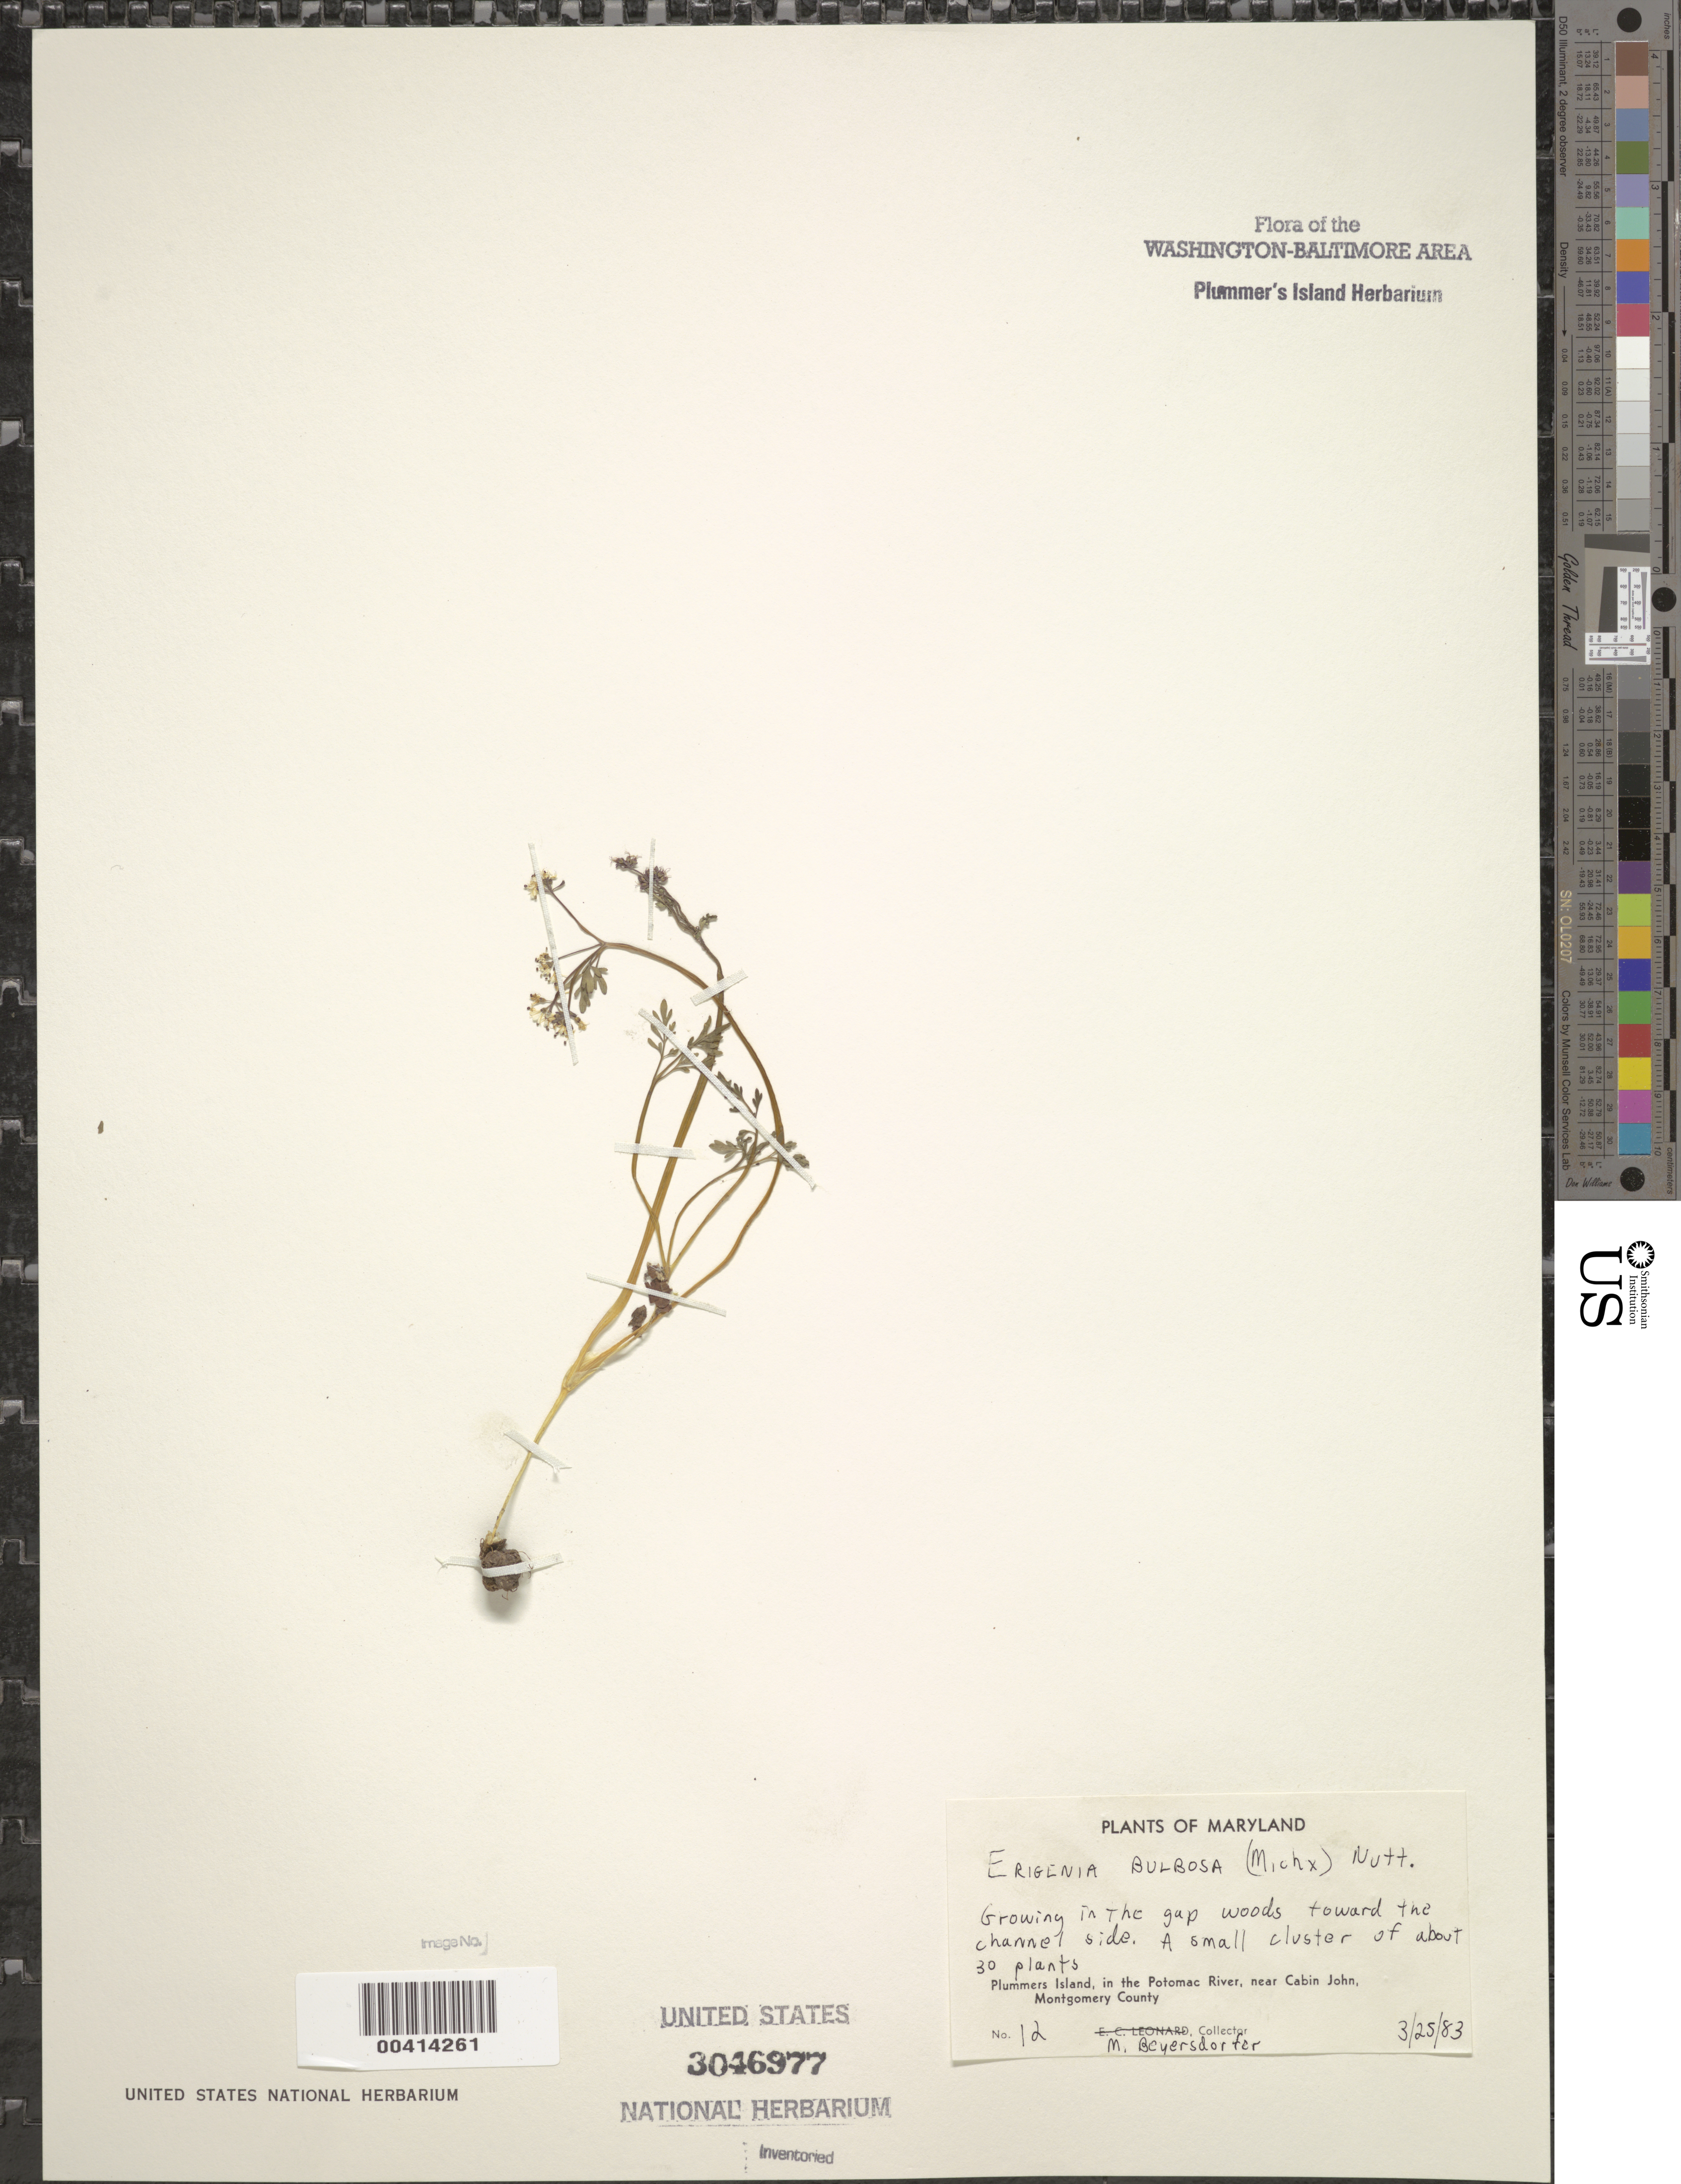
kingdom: Plantae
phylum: Tracheophyta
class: Magnoliopsida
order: Apiales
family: Apiaceae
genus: Erigenia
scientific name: Erigenia bulbosa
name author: (Michx.) Nutt.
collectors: M. Beyersdorfer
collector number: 12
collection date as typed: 25 Mar 1983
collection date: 1983-03-25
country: United States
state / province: Maryland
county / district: Montgomery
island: Plummers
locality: Plummer's Island; Gap woods toward channel side C. & O. Canal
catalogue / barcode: US 3046977